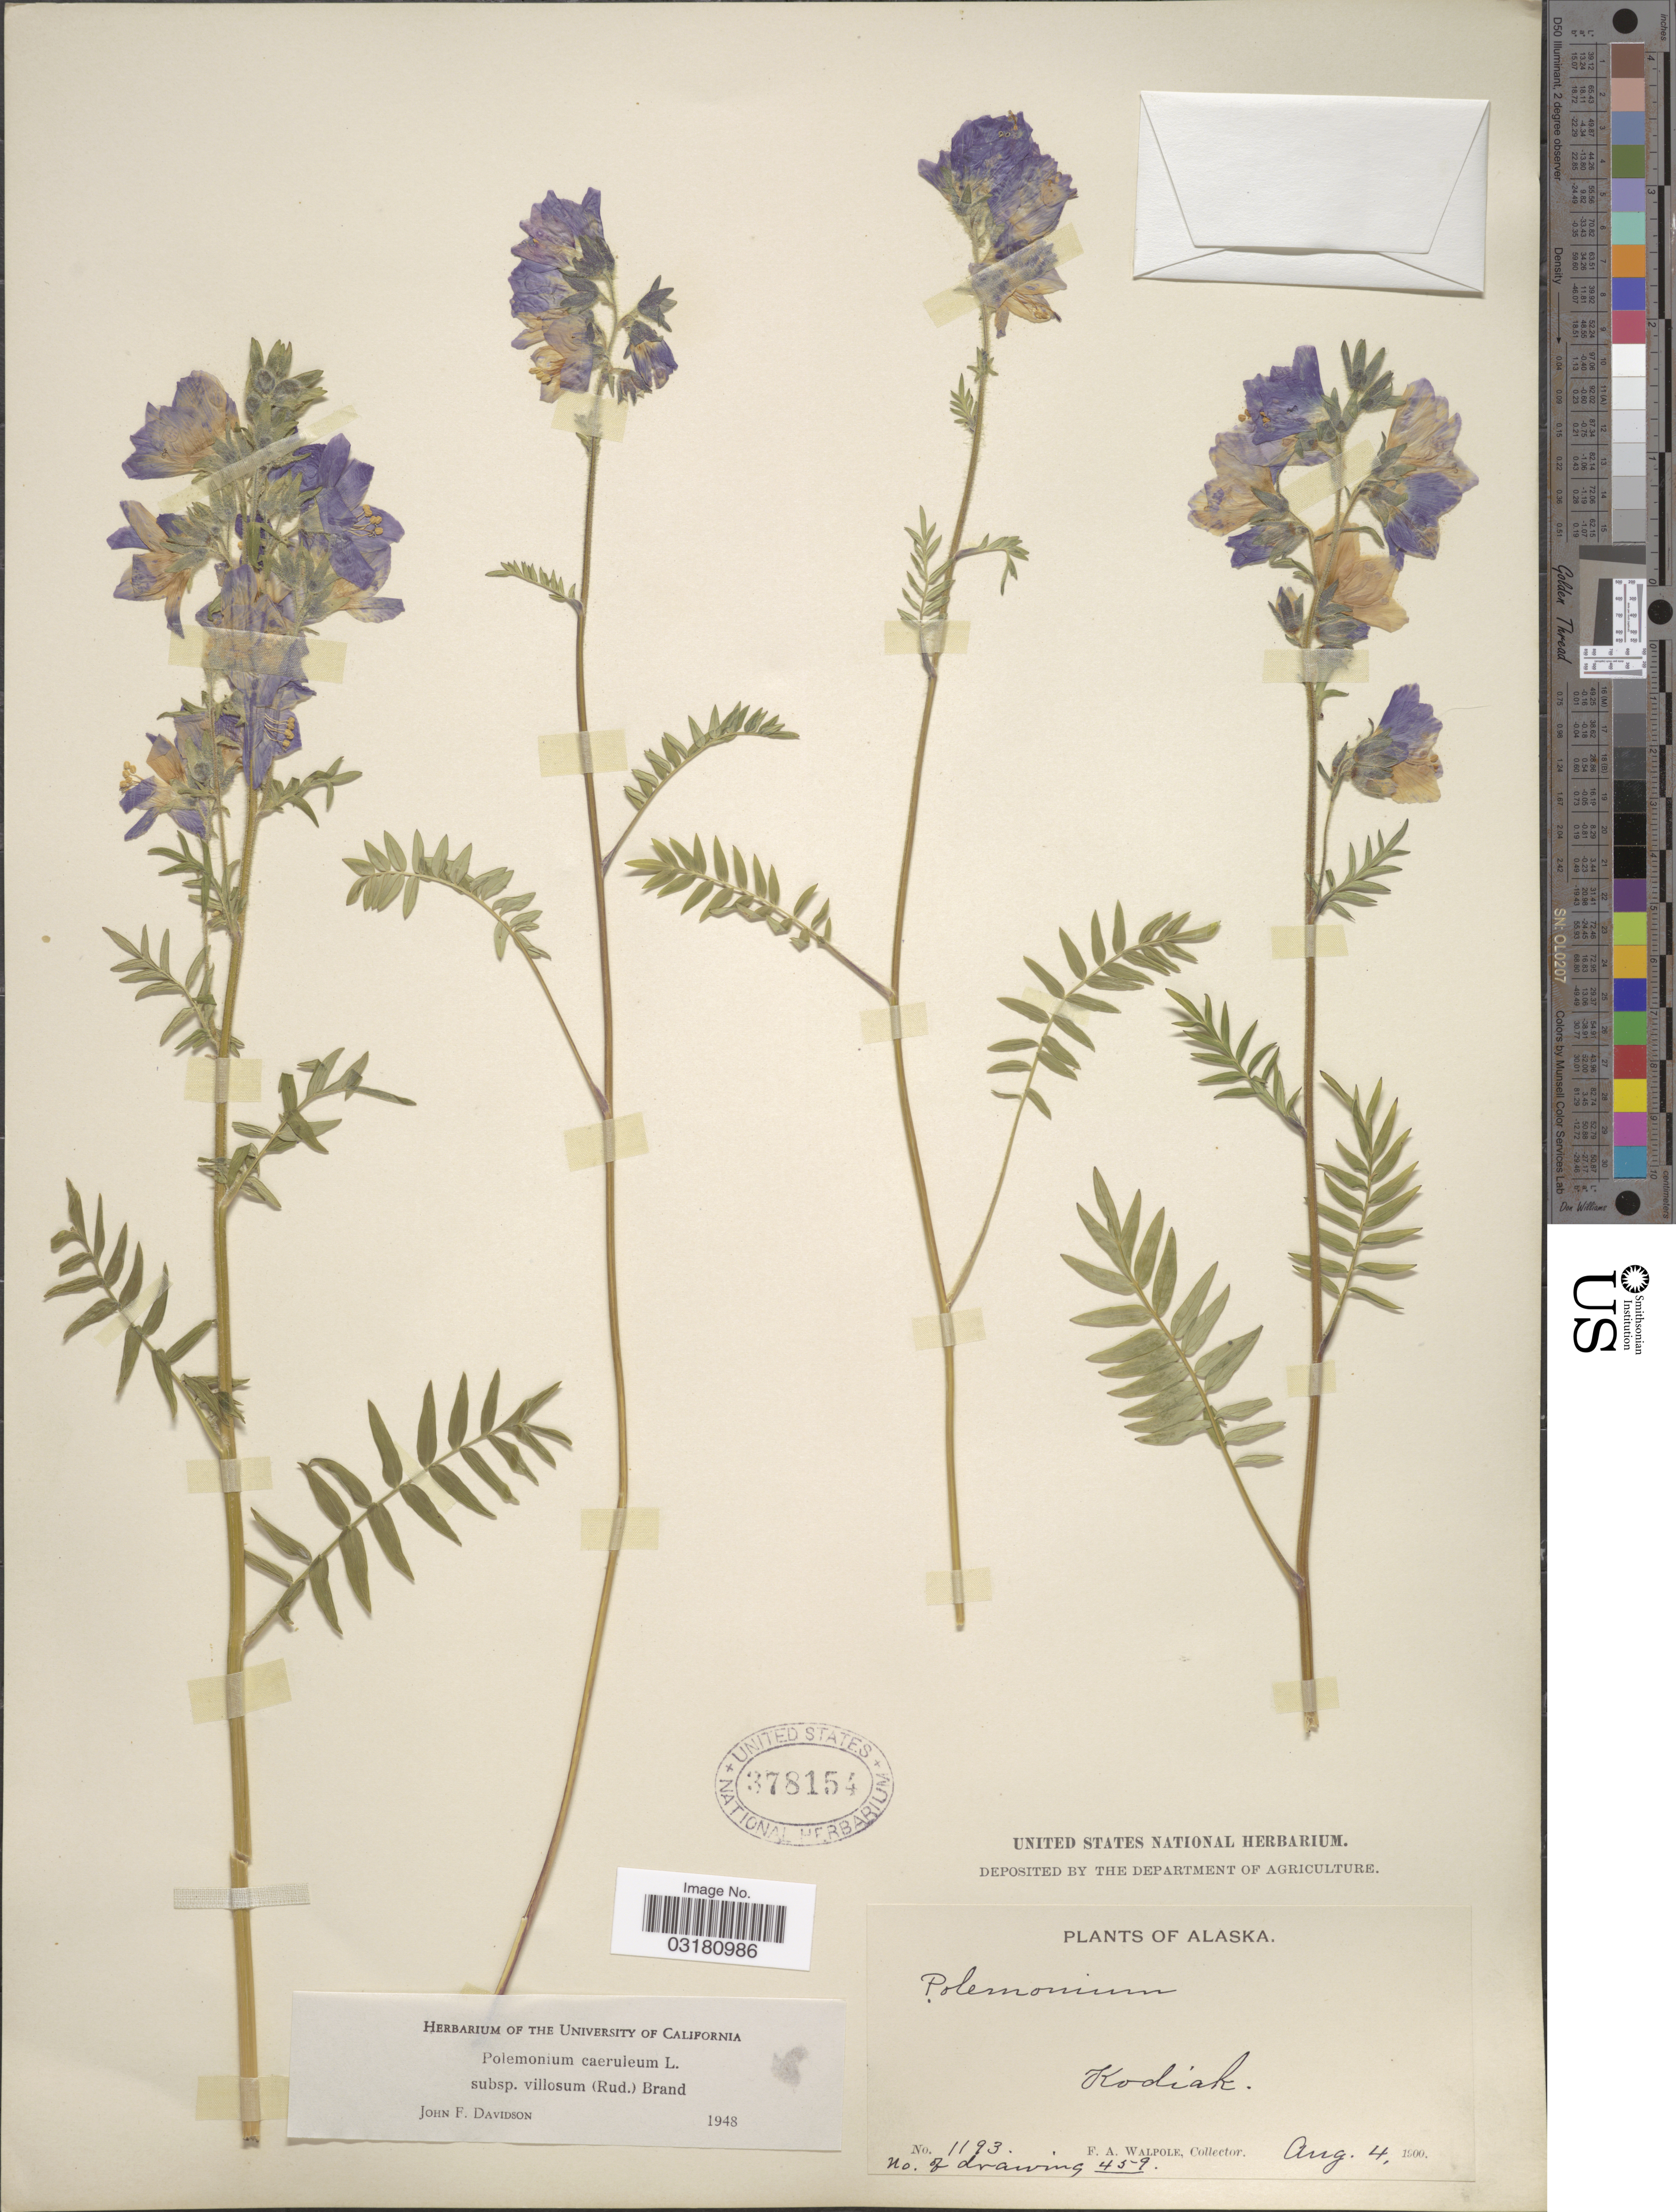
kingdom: Plantae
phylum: Tracheophyta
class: Magnoliopsida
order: Ericales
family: Polemoniaceae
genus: Polemonium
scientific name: Polemonium caeruleum var. villosum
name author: (Rudolph ex Georgi) Brand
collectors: F. Walpole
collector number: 1193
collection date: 1900-08-04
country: United States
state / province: Alaska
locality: Kodiak.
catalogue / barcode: US 378154